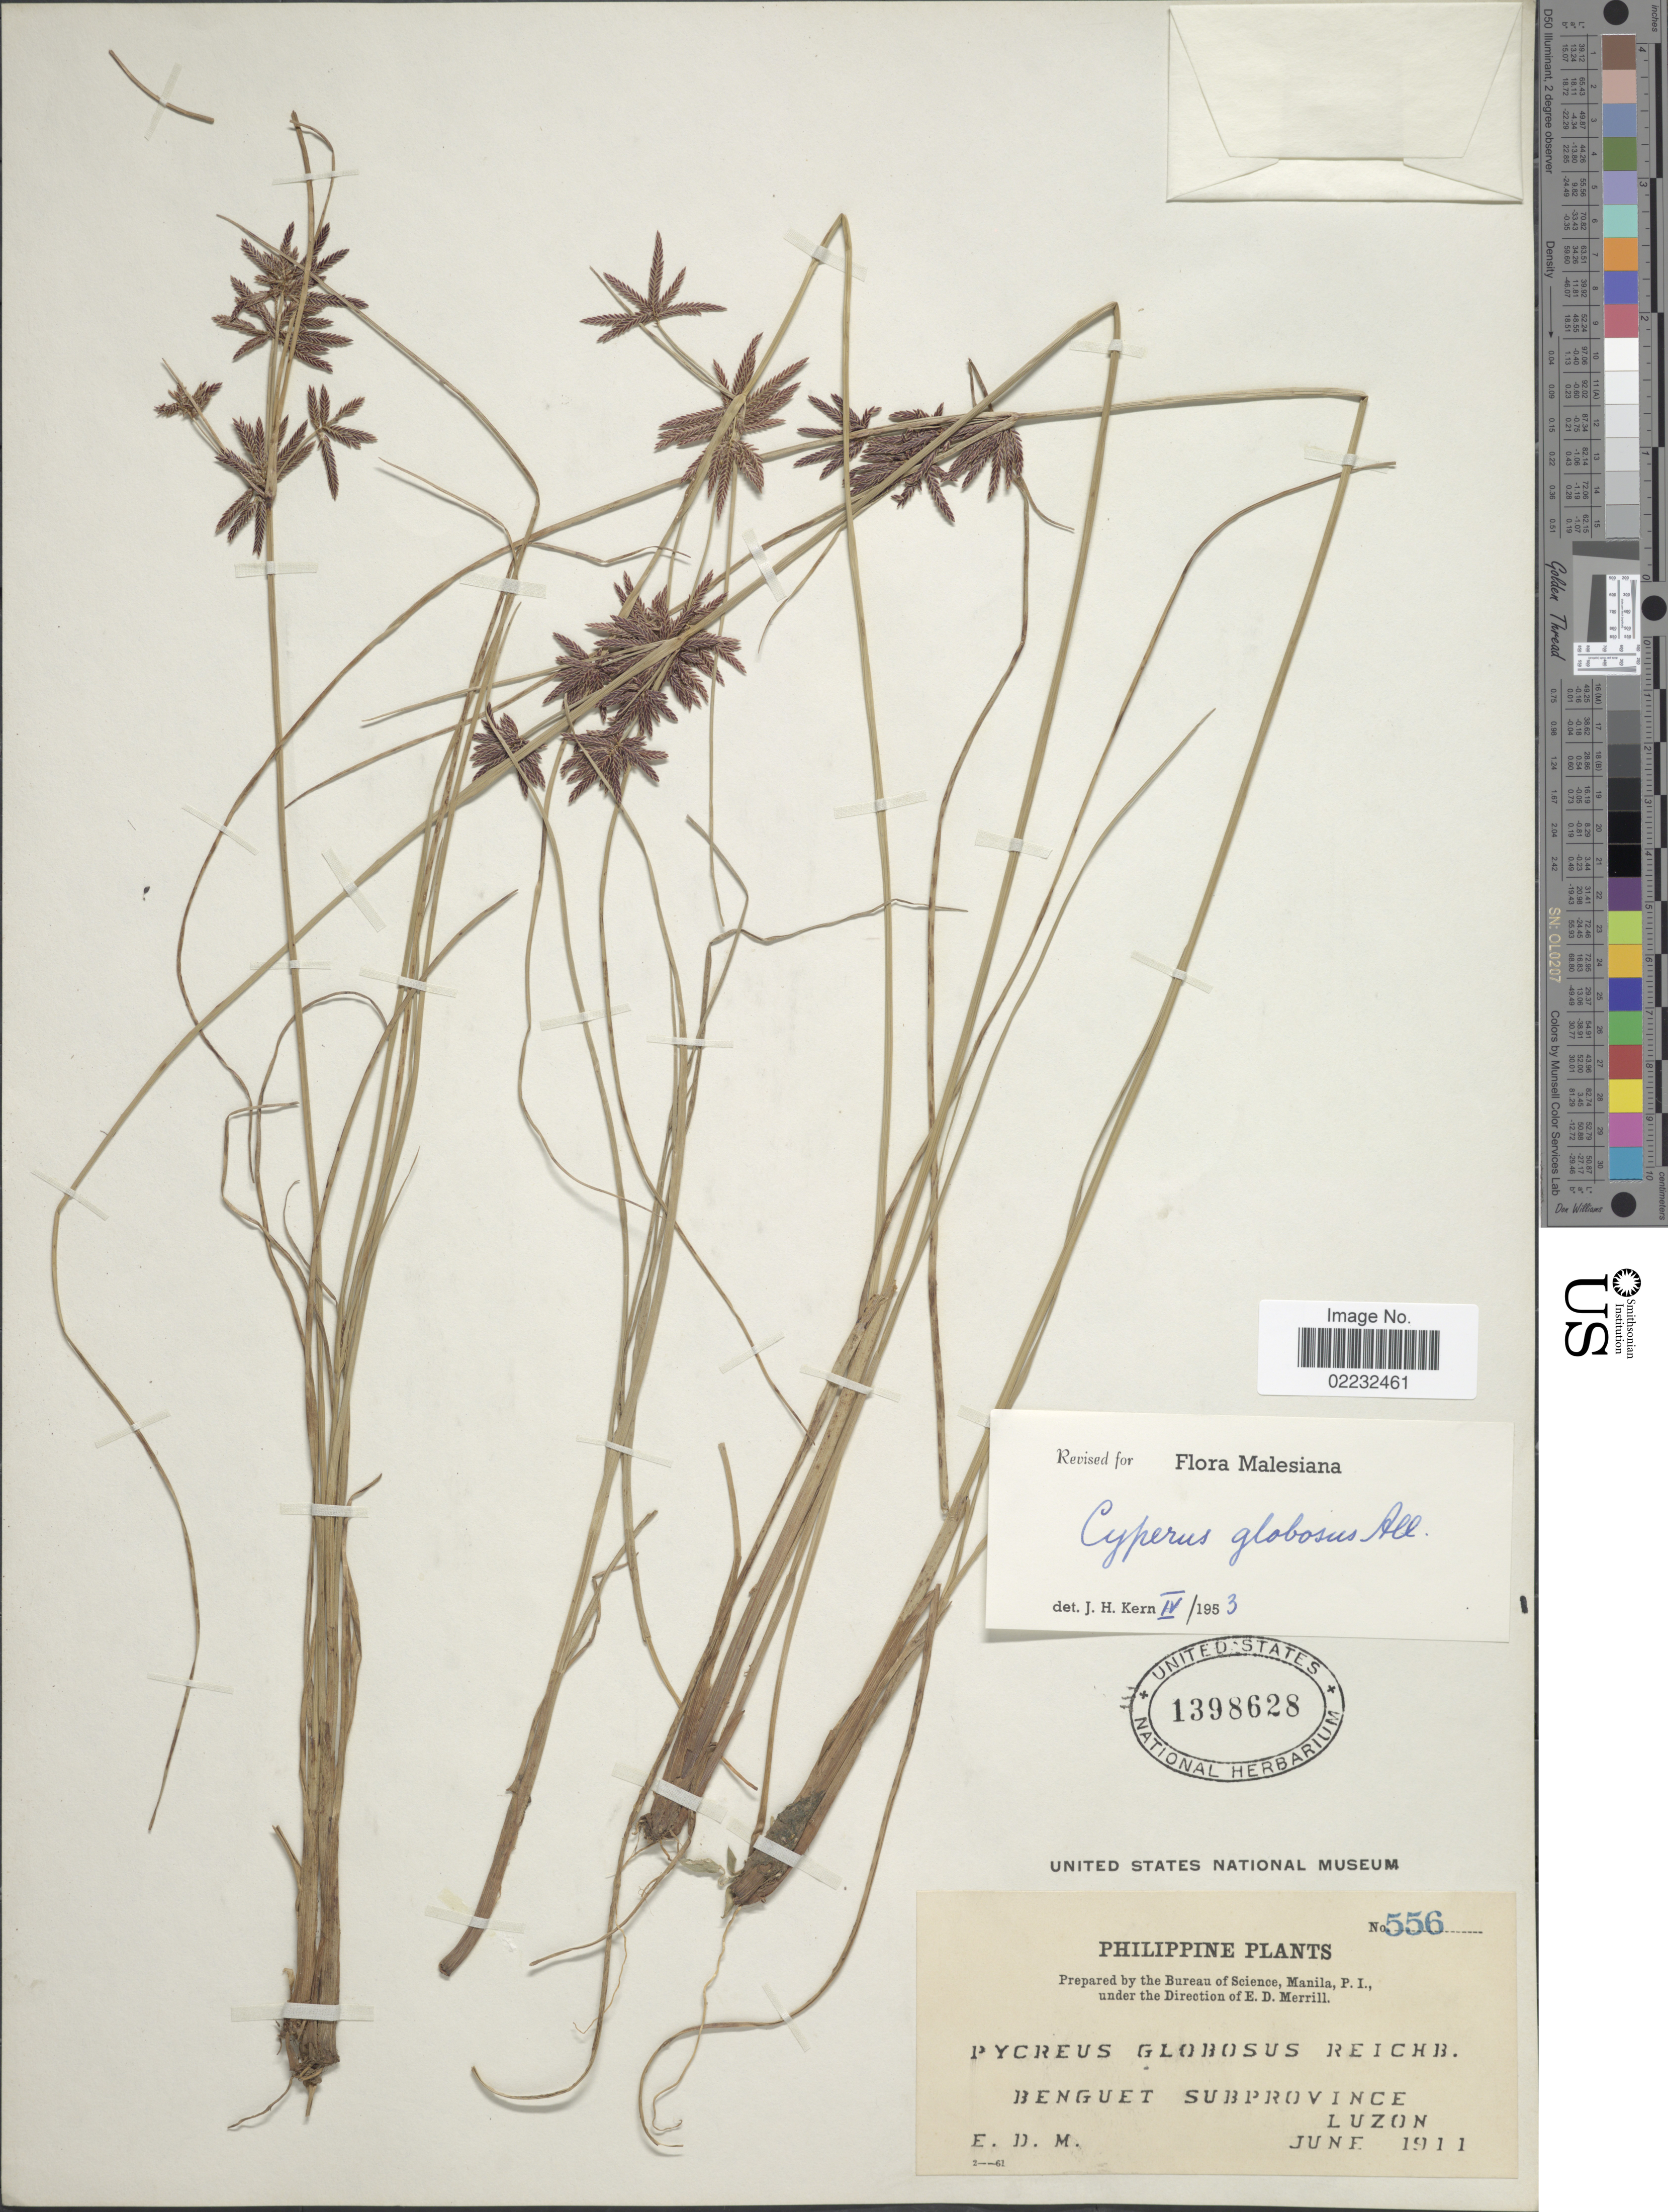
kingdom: Plantae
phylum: Tracheophyta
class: Liliopsida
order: Poales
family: Cyperaceae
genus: Cyperus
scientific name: Cyperus flavidus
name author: Retz.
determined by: Strong, Mark T., (BOT), Smithsonian Institution - National Museum of Natural History (UNITED STATES)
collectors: E. D. Merrill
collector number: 556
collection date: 1911-06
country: Philippines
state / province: Cordillera (Administrative Region)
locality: Benguet Subprovince, Luzon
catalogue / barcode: US 1398628